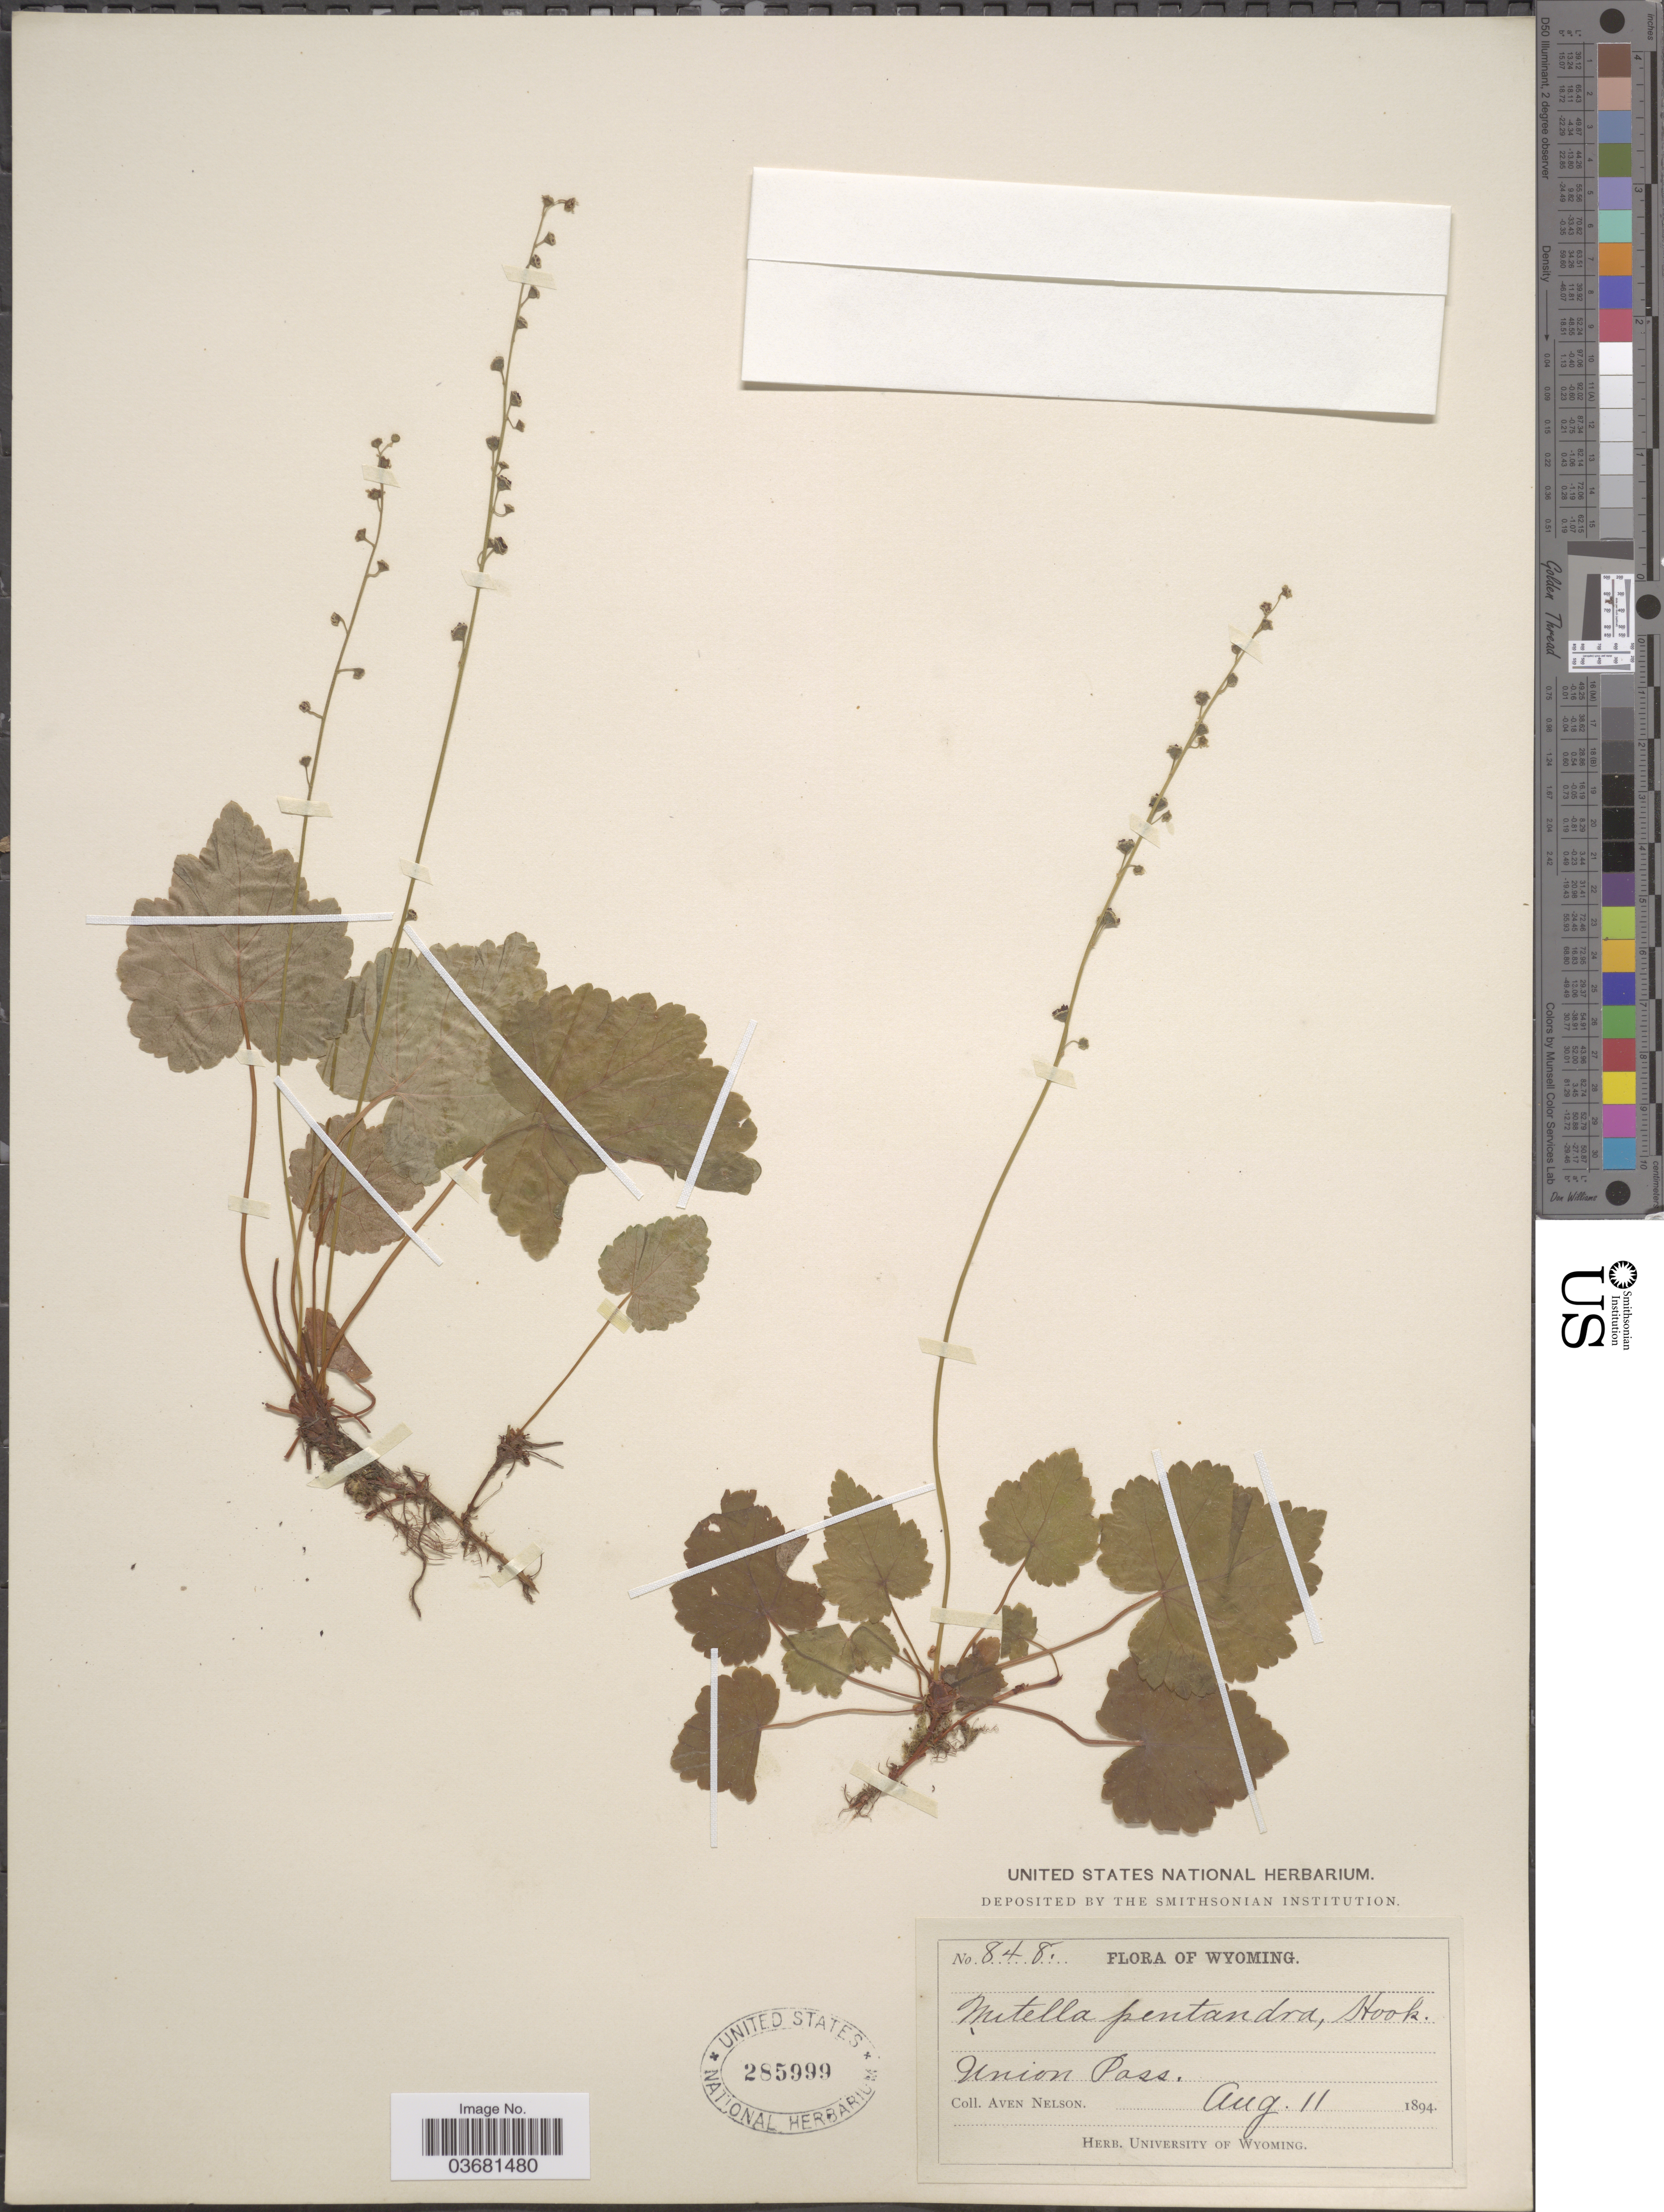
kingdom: Plantae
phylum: Tracheophyta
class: Magnoliopsida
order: Saxifragales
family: Saxifragaceae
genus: Mitella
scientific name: Mitella pentandra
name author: Hook.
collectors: A. Nelson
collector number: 848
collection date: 1894-08-11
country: United States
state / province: Wyoming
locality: Union Pass.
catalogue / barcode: US 285999